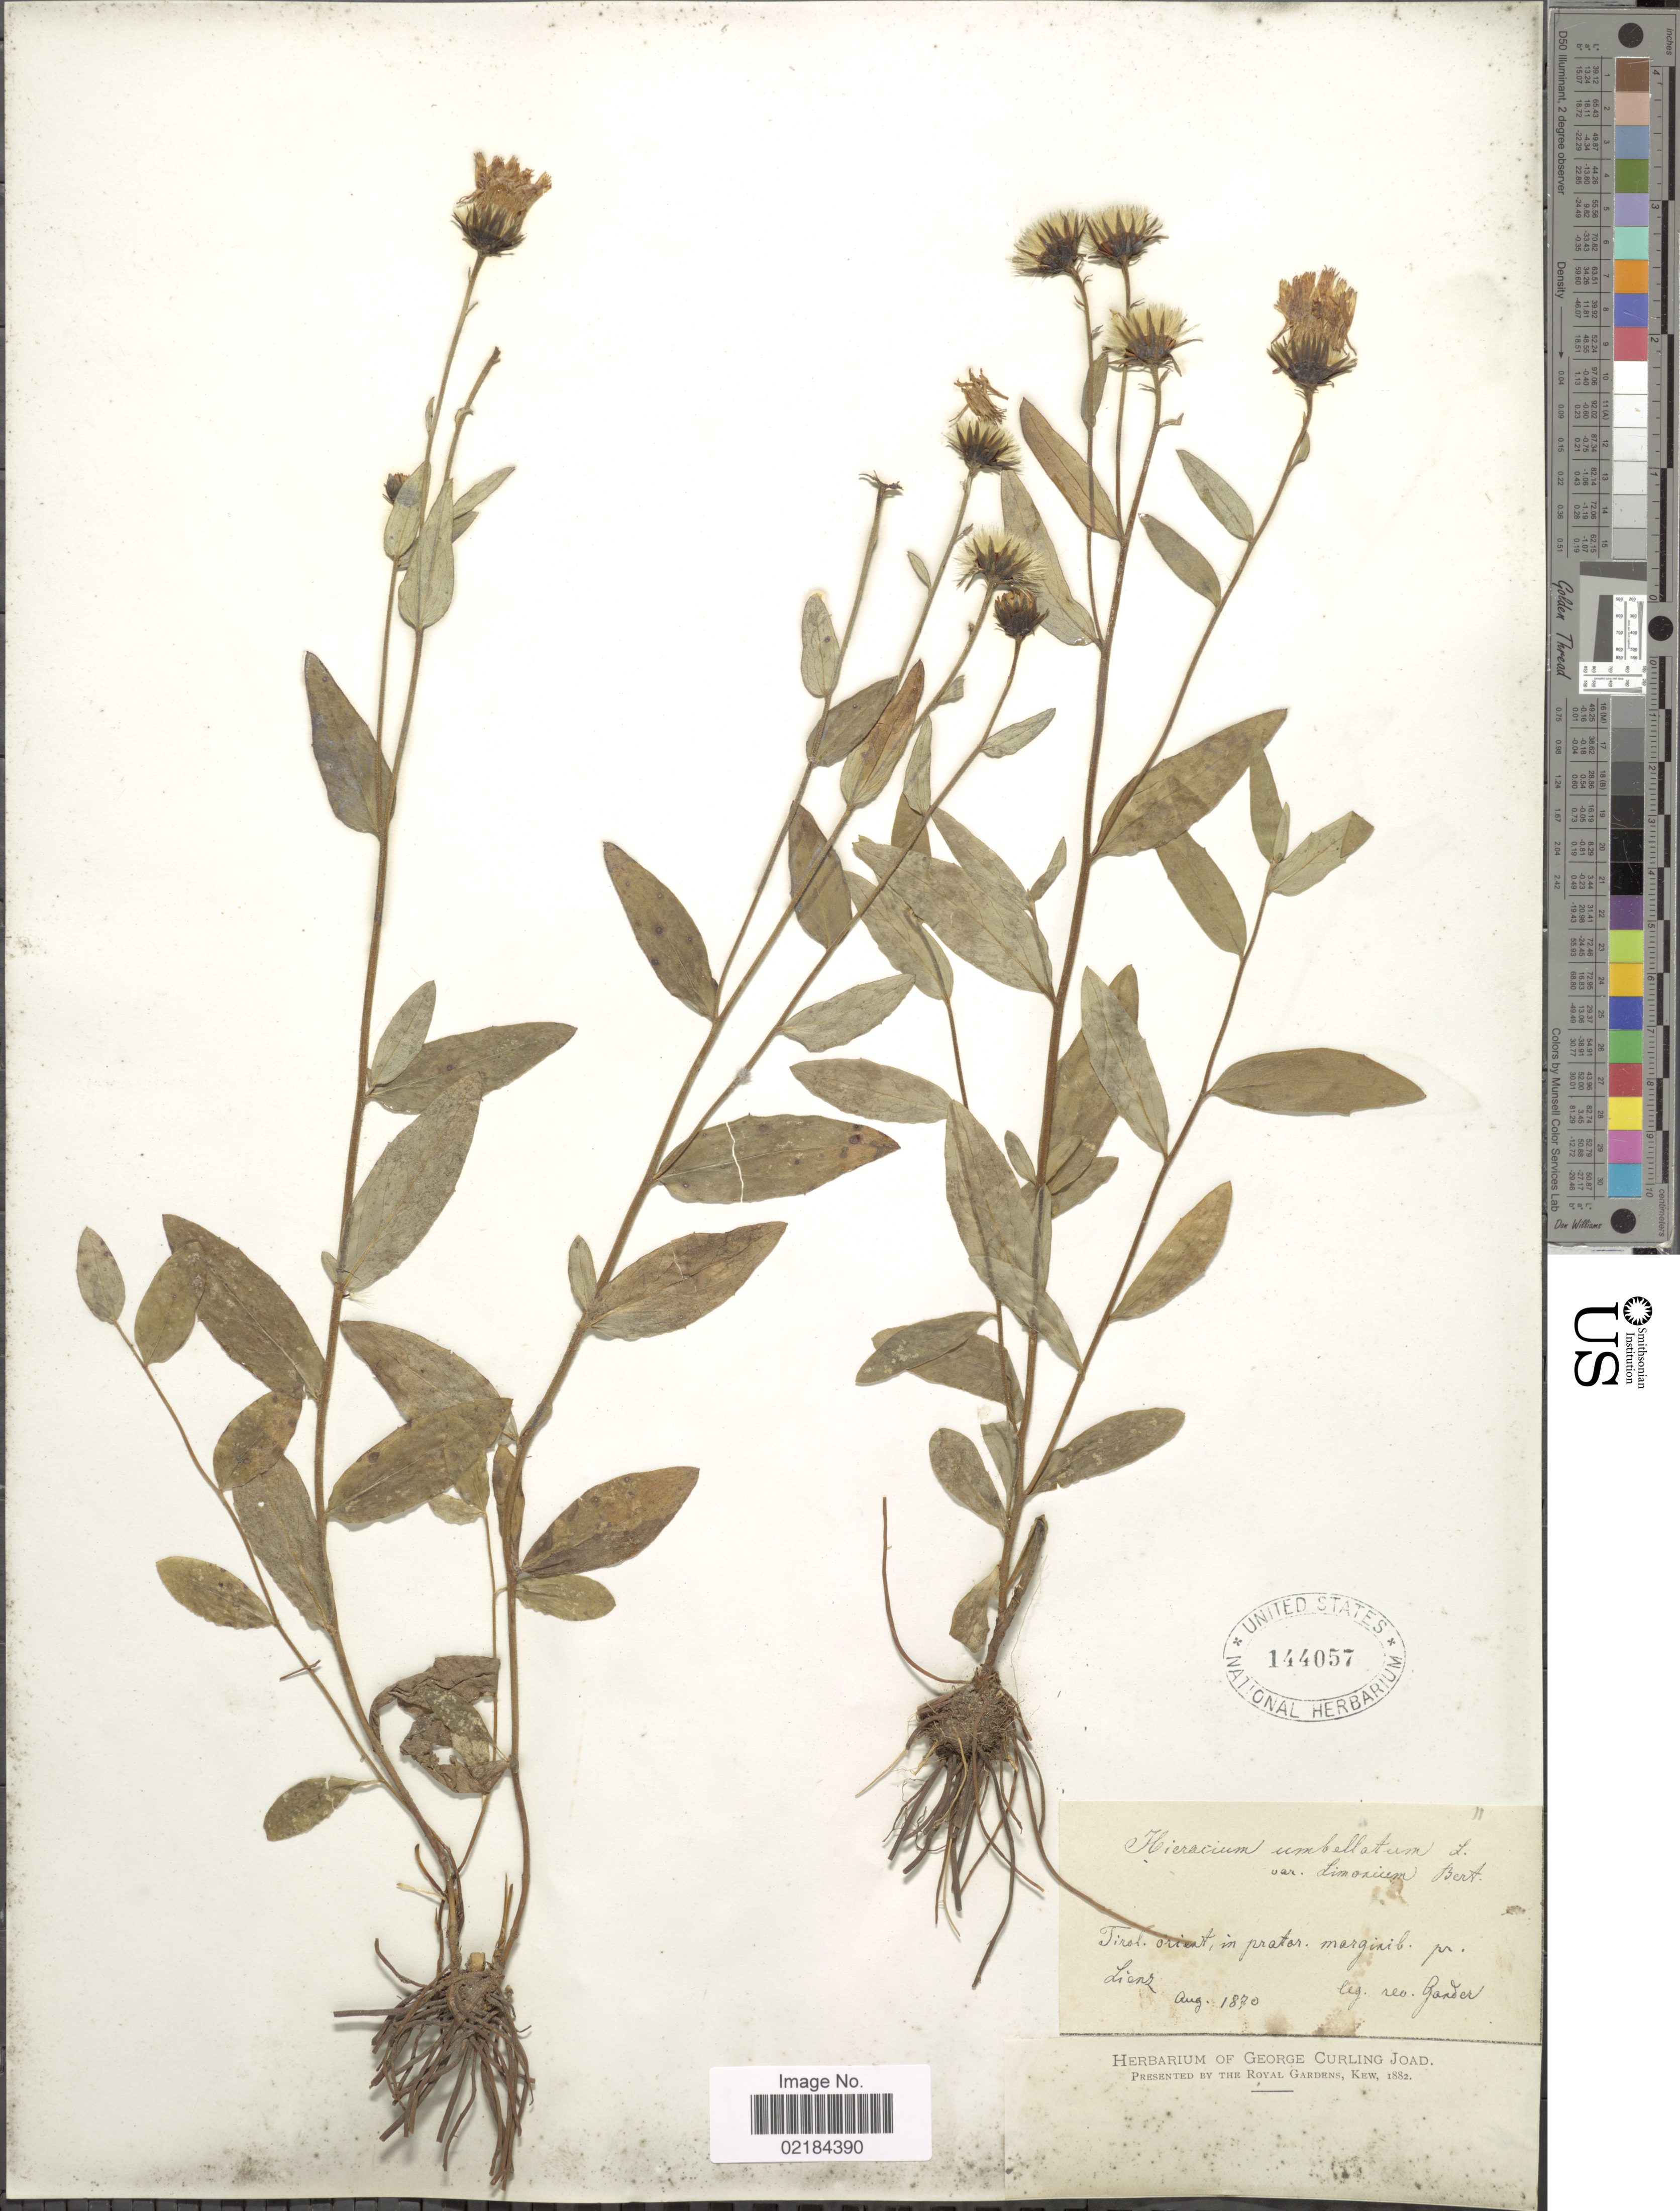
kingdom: Plantae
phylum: Tracheophyta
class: Magnoliopsida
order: Asterales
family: Asteraceae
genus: Hieracium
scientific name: Hieracium umbellatum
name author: L.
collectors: -- Gander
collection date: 1870-08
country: Austria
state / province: Tirol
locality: Tirol. orient, in prator. marginib pr. Lienz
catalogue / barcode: US 144057